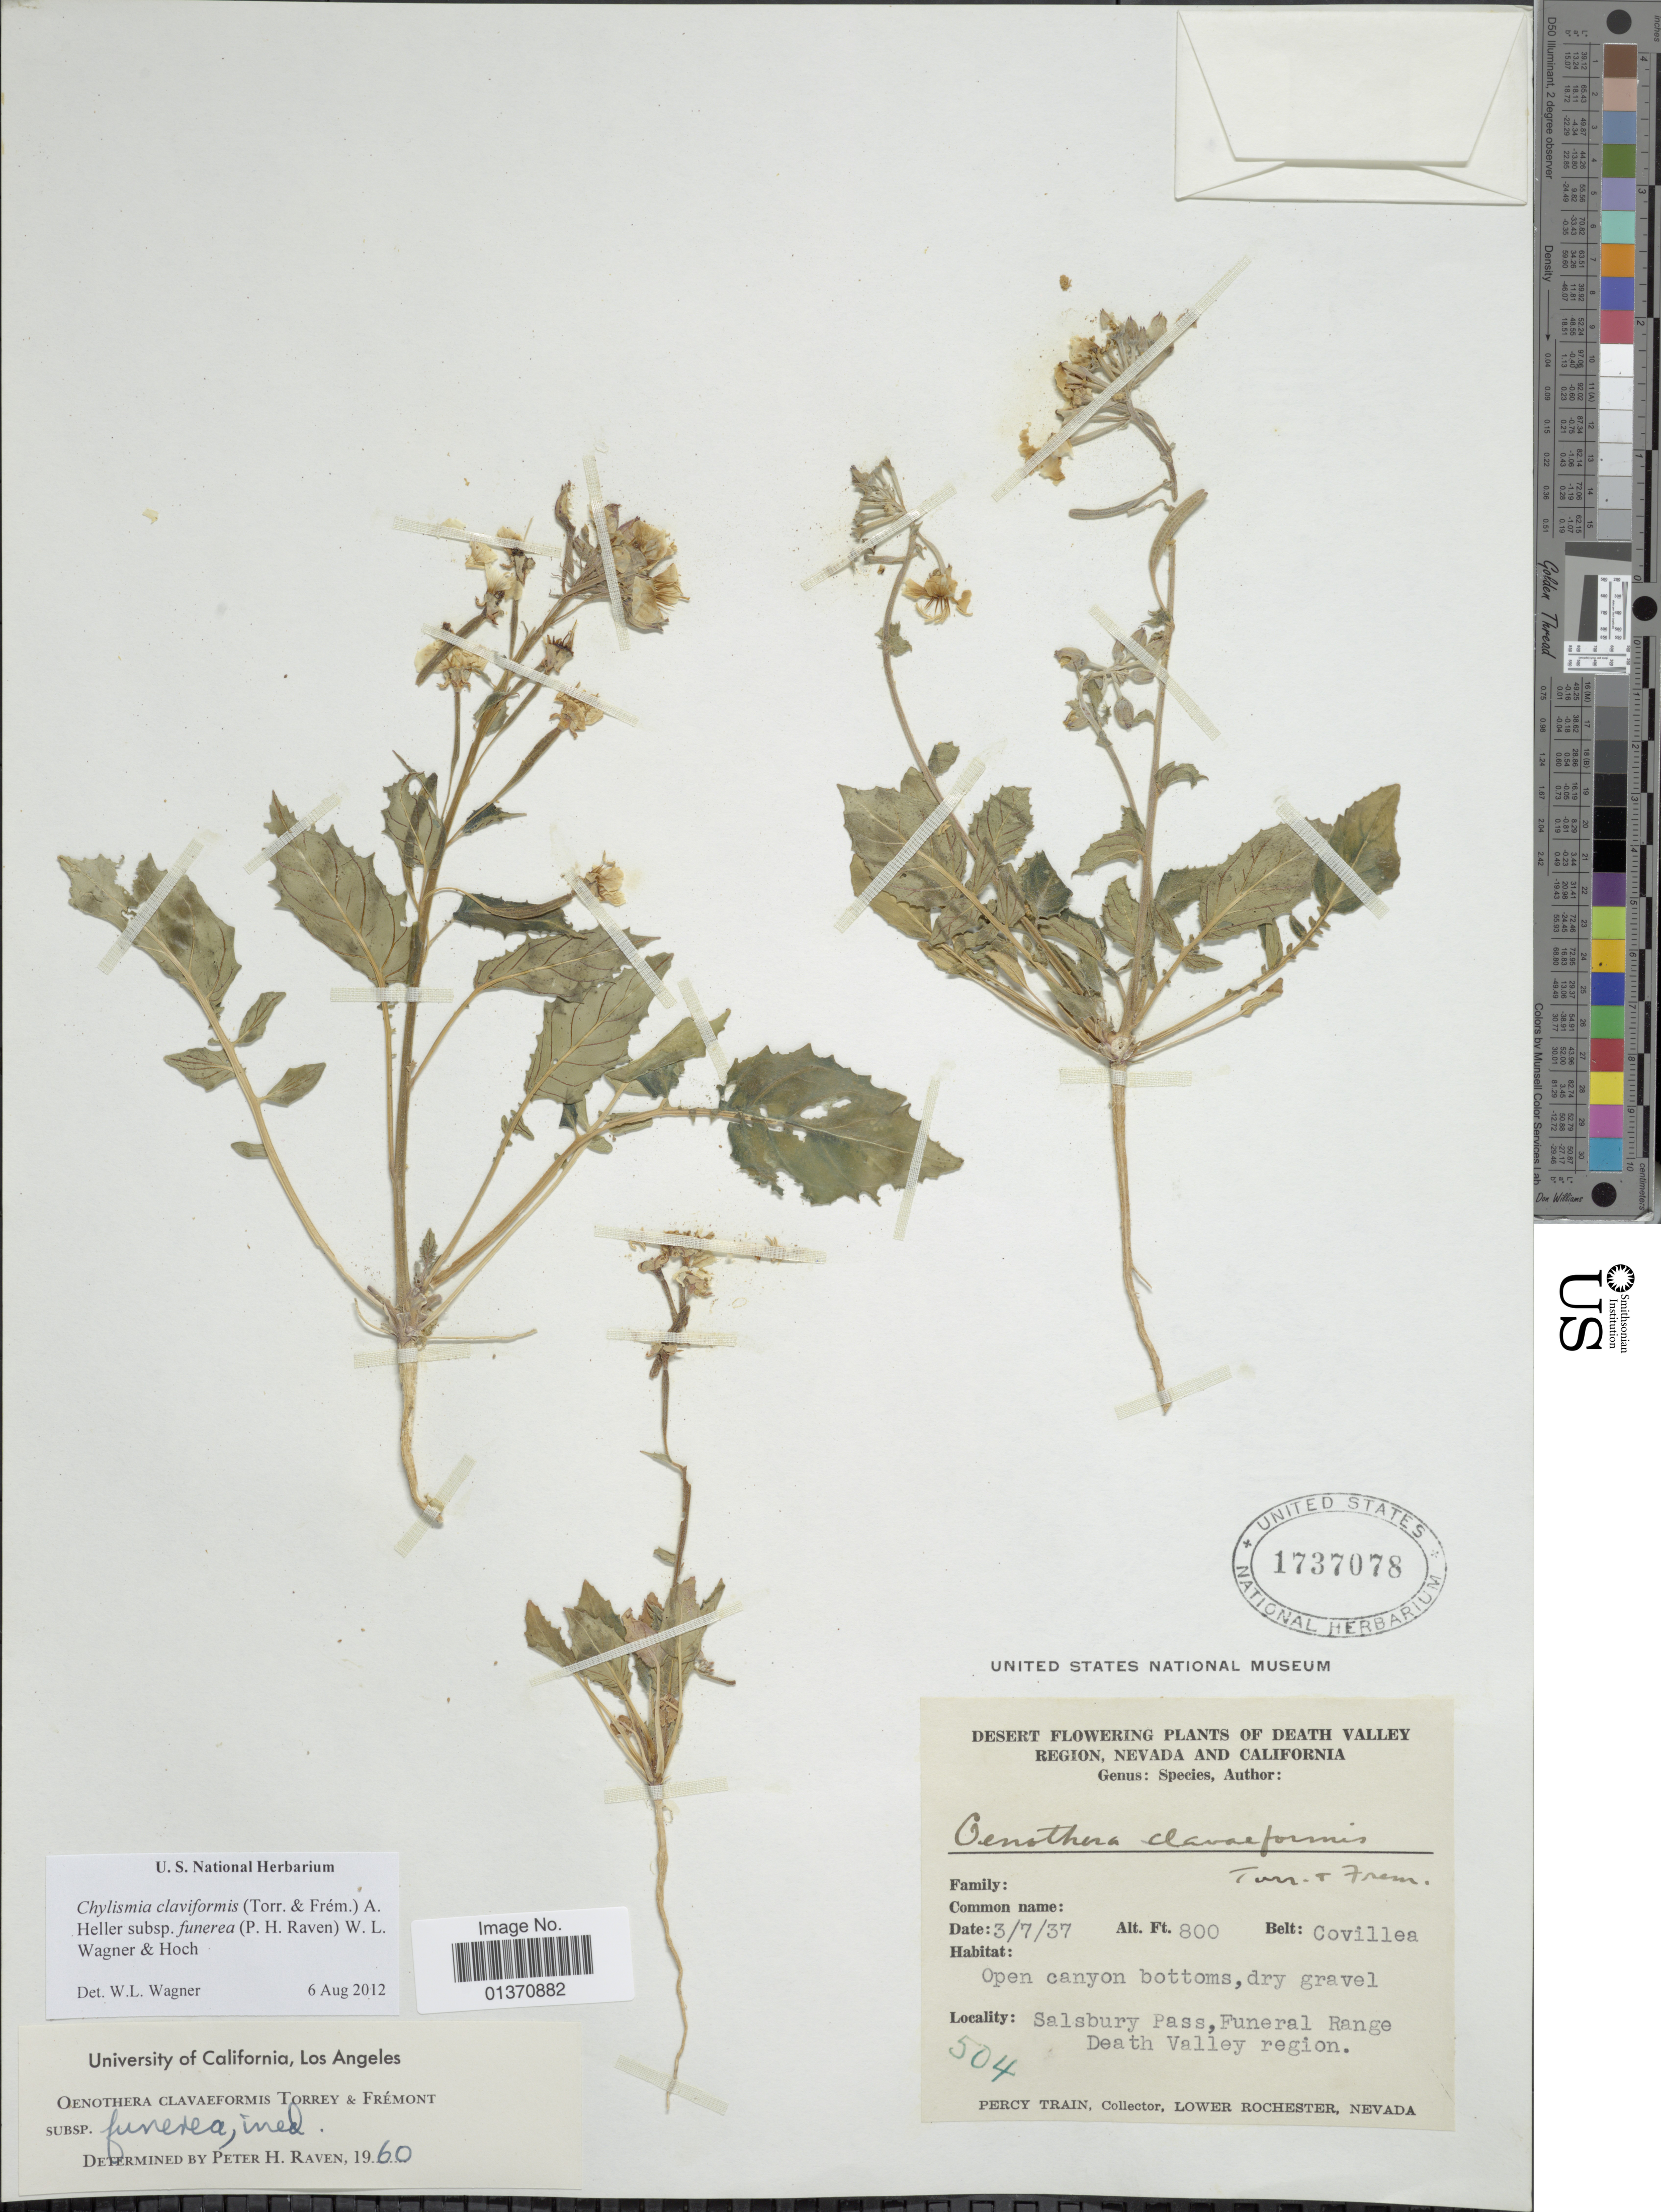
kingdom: Plantae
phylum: Tracheophyta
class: Magnoliopsida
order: Myrtales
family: Onagraceae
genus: Chylismia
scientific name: Chylismia claviformis subsp. funerea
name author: (P.H. Raven) W.L. Wagner & Hoch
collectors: P. Train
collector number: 504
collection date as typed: Transcribed d/m/y: 7/3/37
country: United States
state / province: California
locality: Desert Flowering plants of Death Valley Region, Nevada and California, Belt: Covillea, Salsbury Pass, Funeral Range, Death Valley region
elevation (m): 244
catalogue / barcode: US 1737078